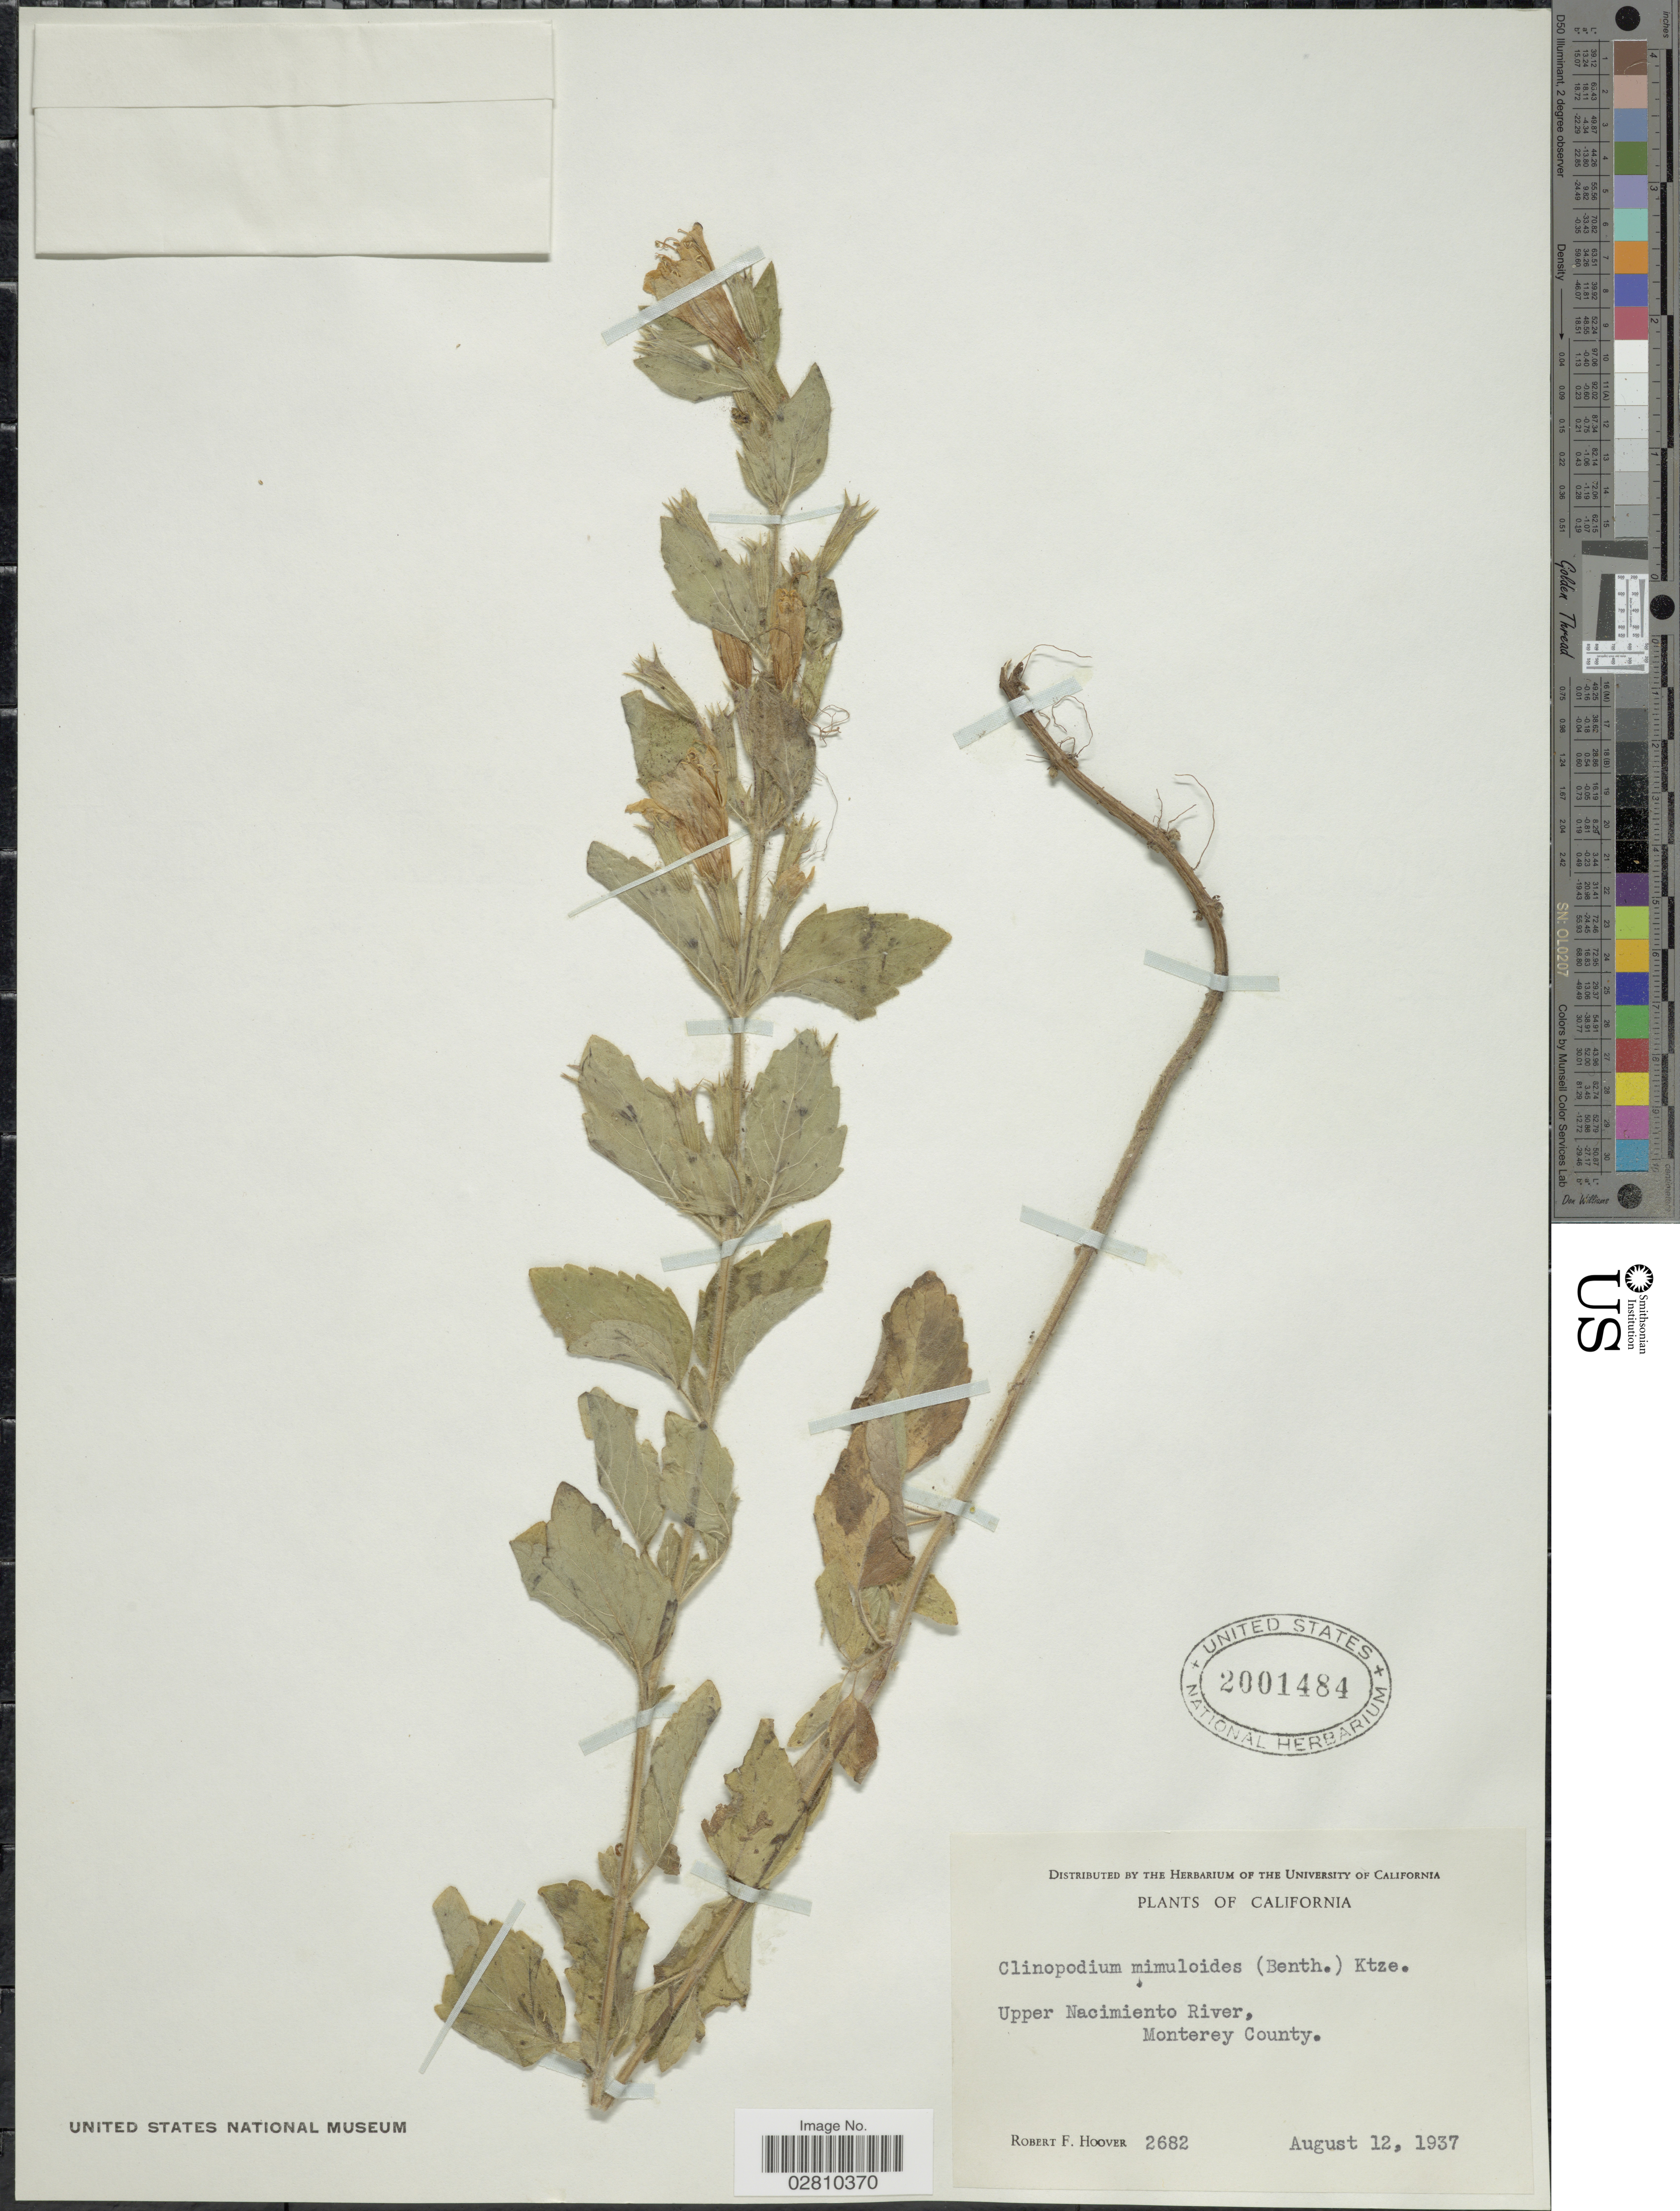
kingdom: Plantae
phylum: Tracheophyta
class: Magnoliopsida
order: Lamiales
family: Lamiaceae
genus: Clinopodium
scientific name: Clinopodium mimuloides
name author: (Benth.) Kuntze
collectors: R. F. Hoover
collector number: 2682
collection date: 1937-08-12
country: United States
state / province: California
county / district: Monterey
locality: Upper Nacimiento River, Monterey County.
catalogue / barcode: US 2001484